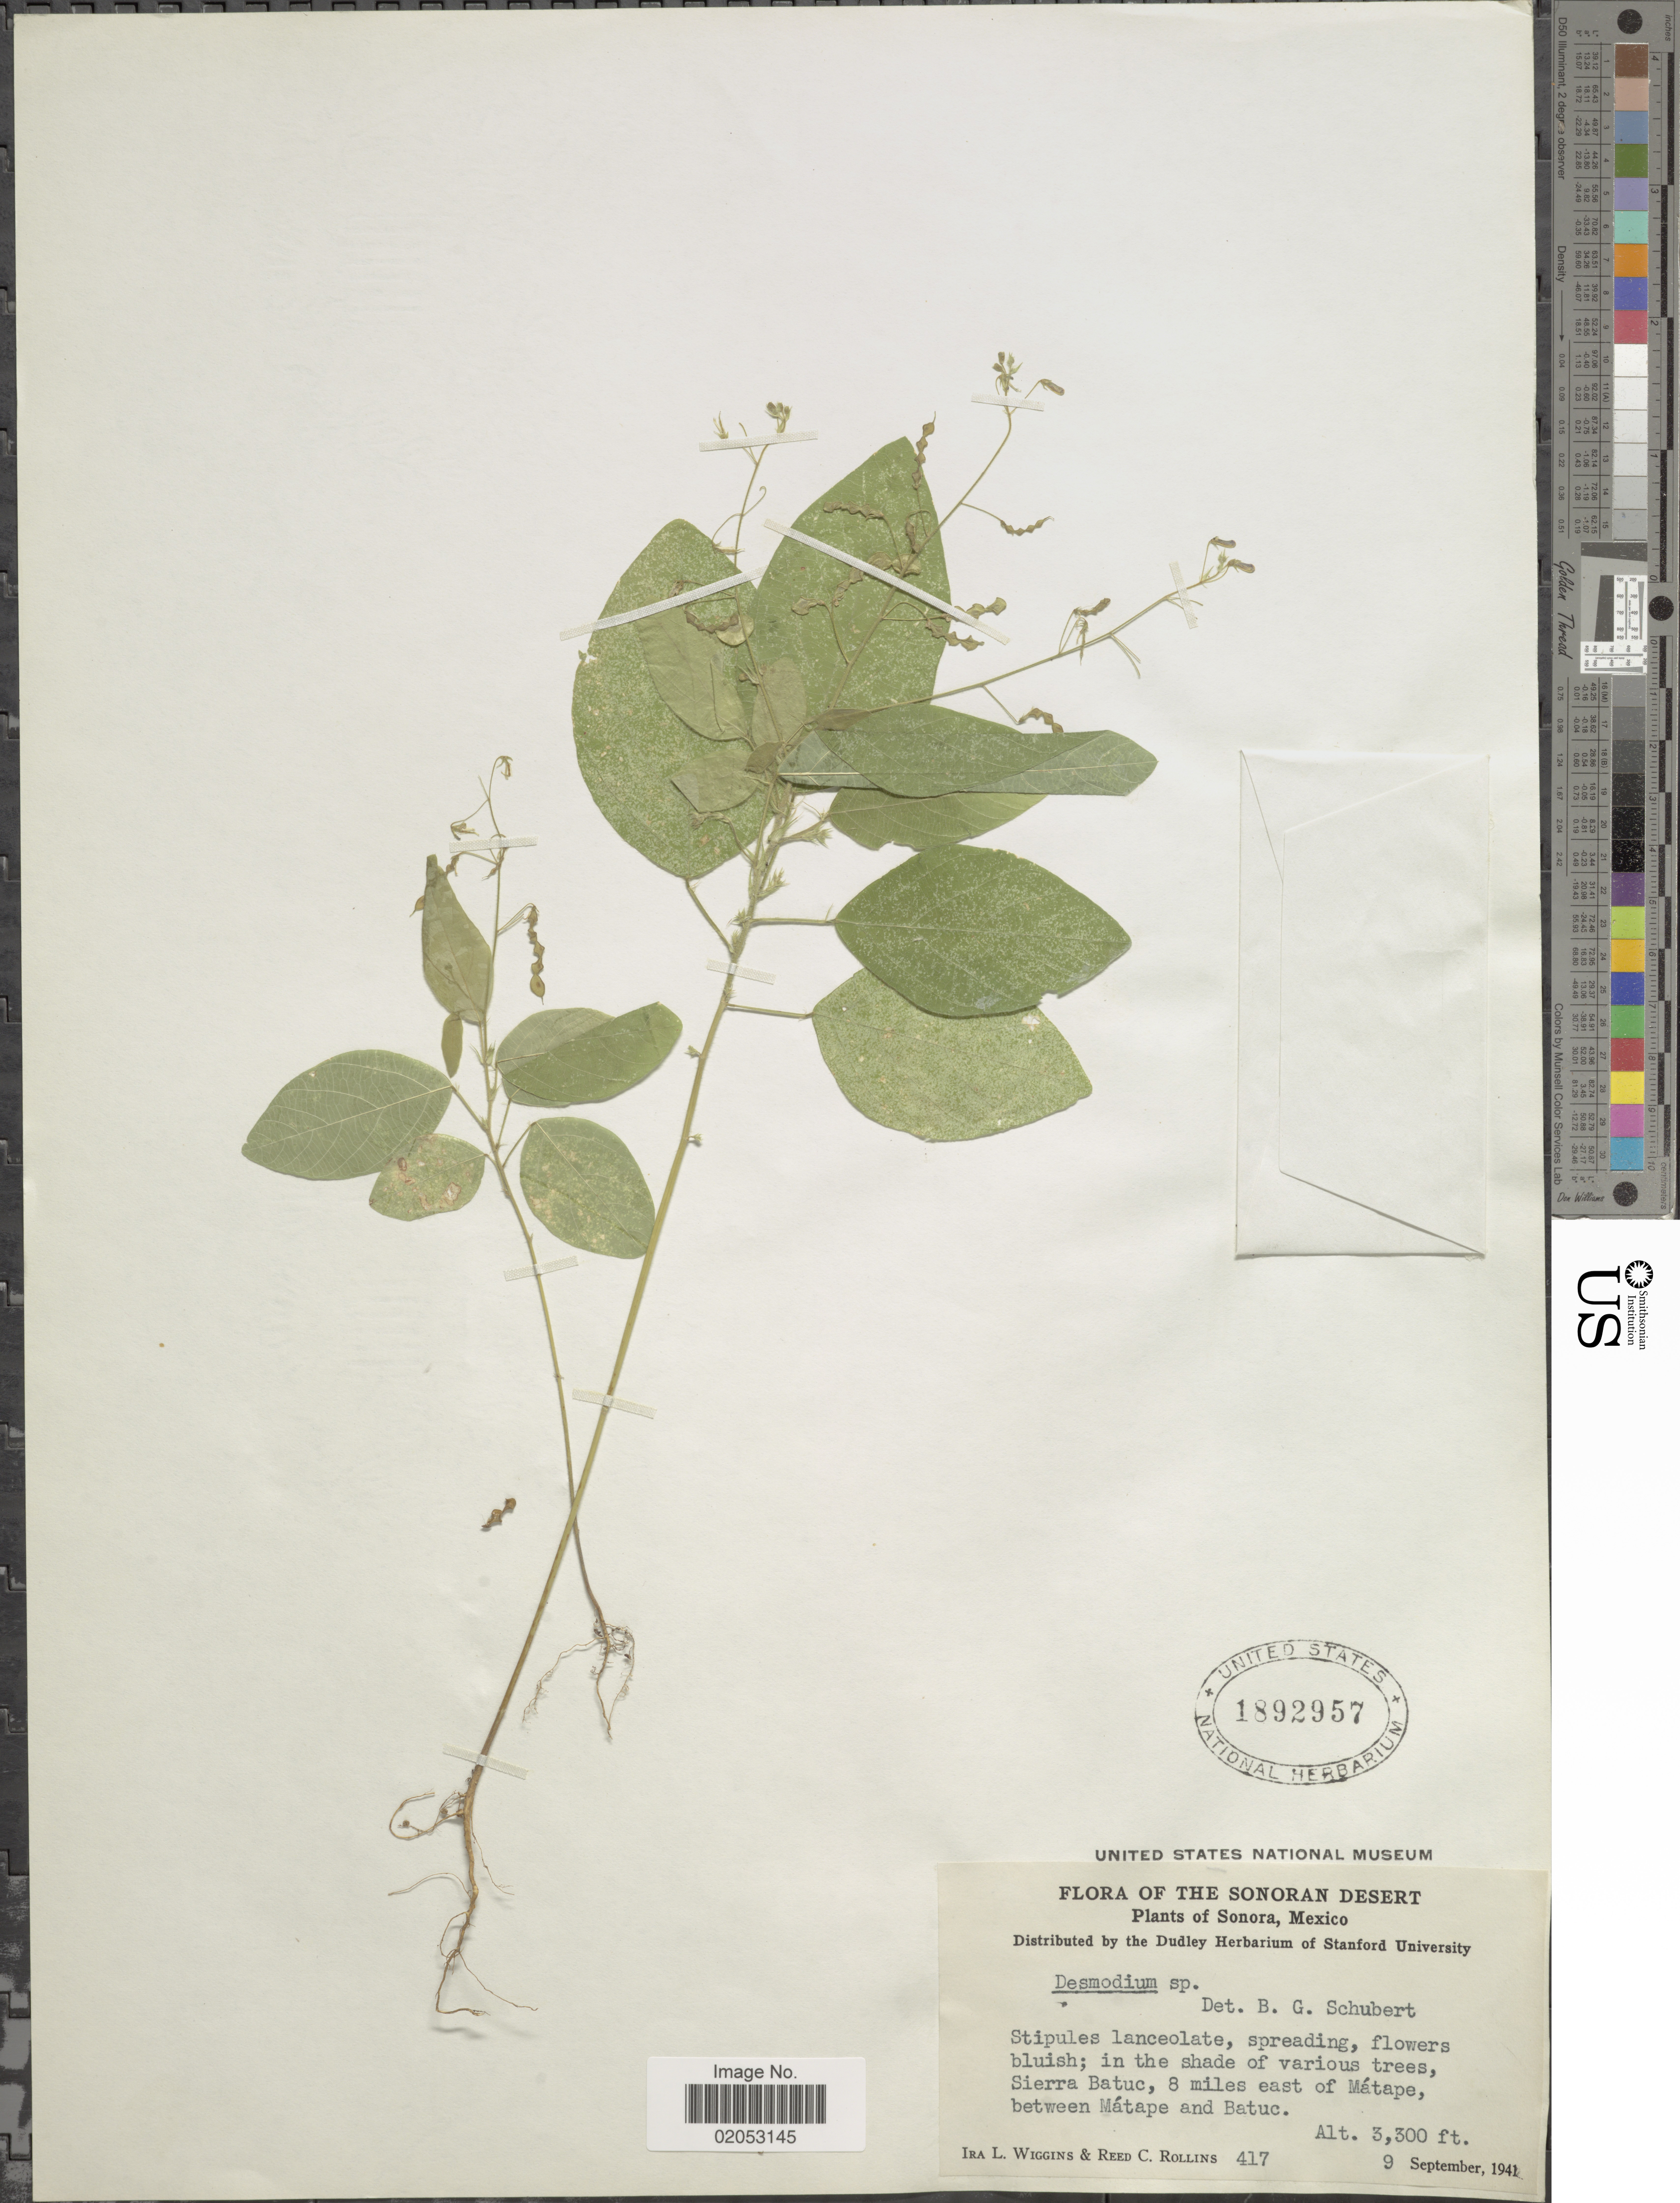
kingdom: Plantae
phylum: Tracheophyta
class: Magnoliopsida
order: Fabales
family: Fabaceae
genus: Desmodium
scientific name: Desmodium sp.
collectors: I. L. Wiggins & R. C. Rollins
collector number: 417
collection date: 1941-09-09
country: Mexico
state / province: Sonora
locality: Sierra Batuc, 8 miles east of Mátape, between Mátape and Batuc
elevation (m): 1006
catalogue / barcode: US 1892957